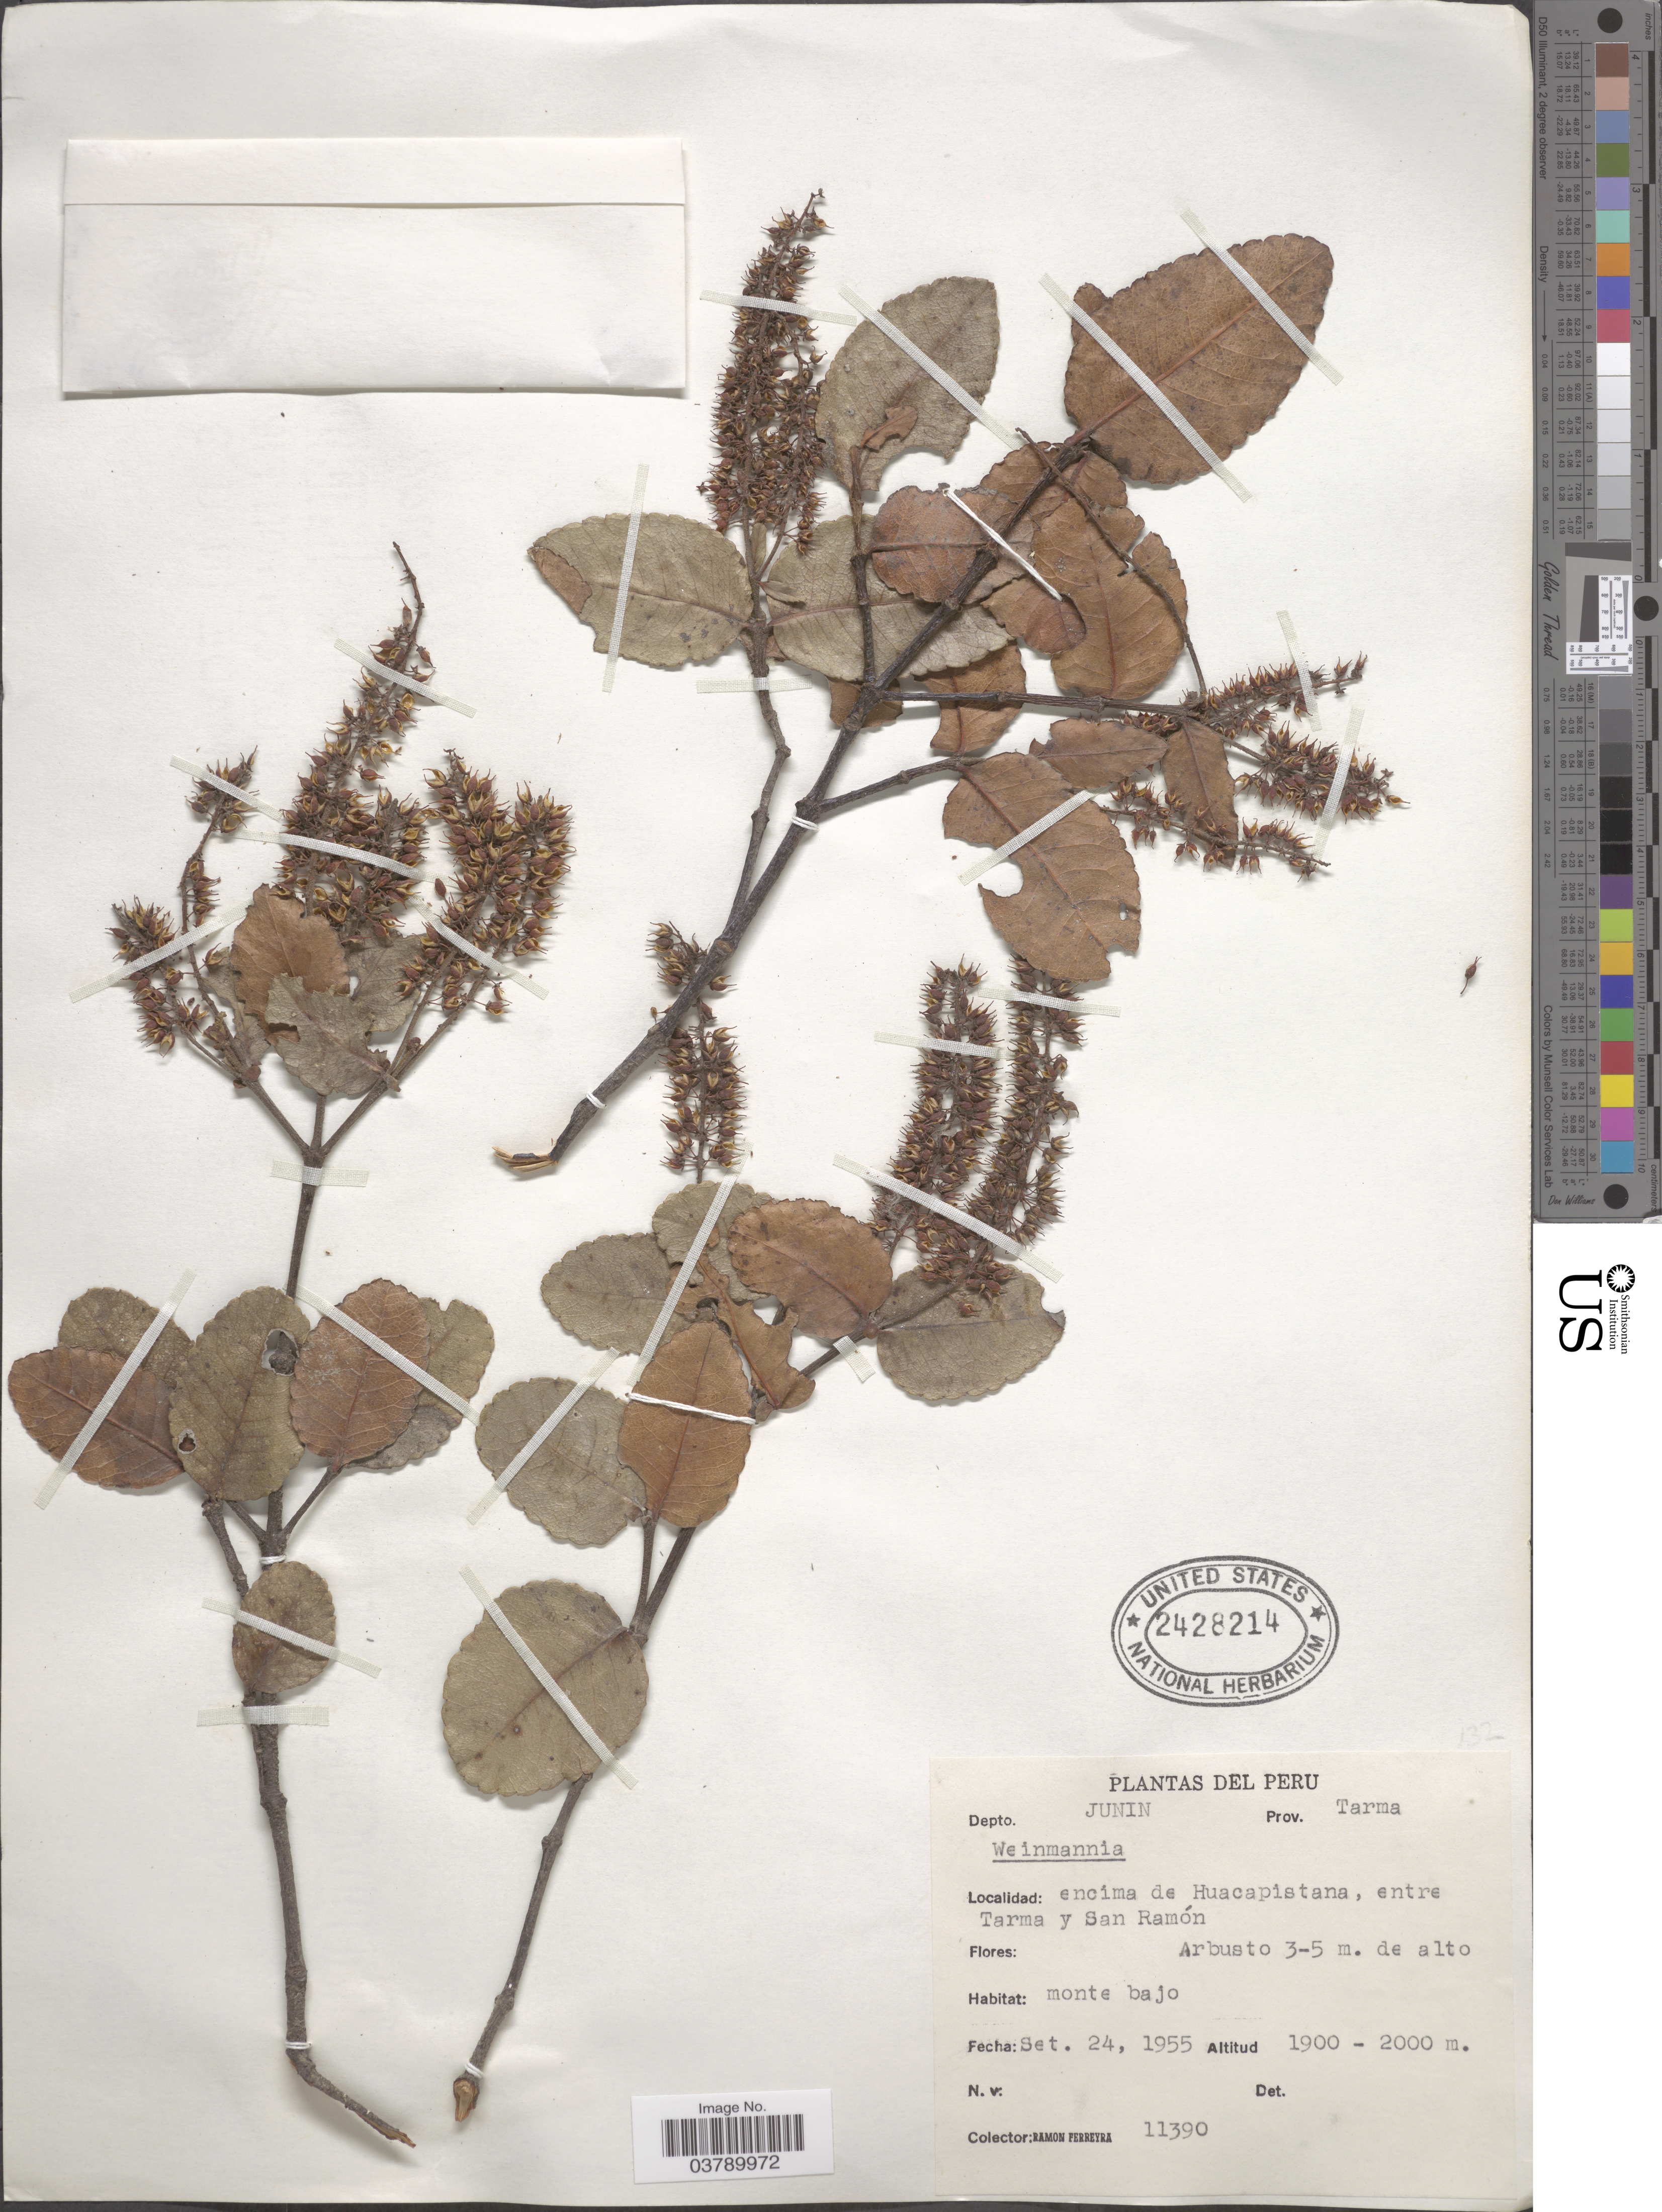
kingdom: Plantae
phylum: Tracheophyta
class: Magnoliopsida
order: Oxalidales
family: Cunoniaceae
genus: Weinmannia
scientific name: Weinmannia sp.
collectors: R. A. Ferreyra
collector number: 11390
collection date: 1955-09-24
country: Peru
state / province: Junín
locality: Depto. Junin. Prov. Tarma. Encima de Huacapistana, entre Tarma y San Ramón.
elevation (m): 1900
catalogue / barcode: US 2428214